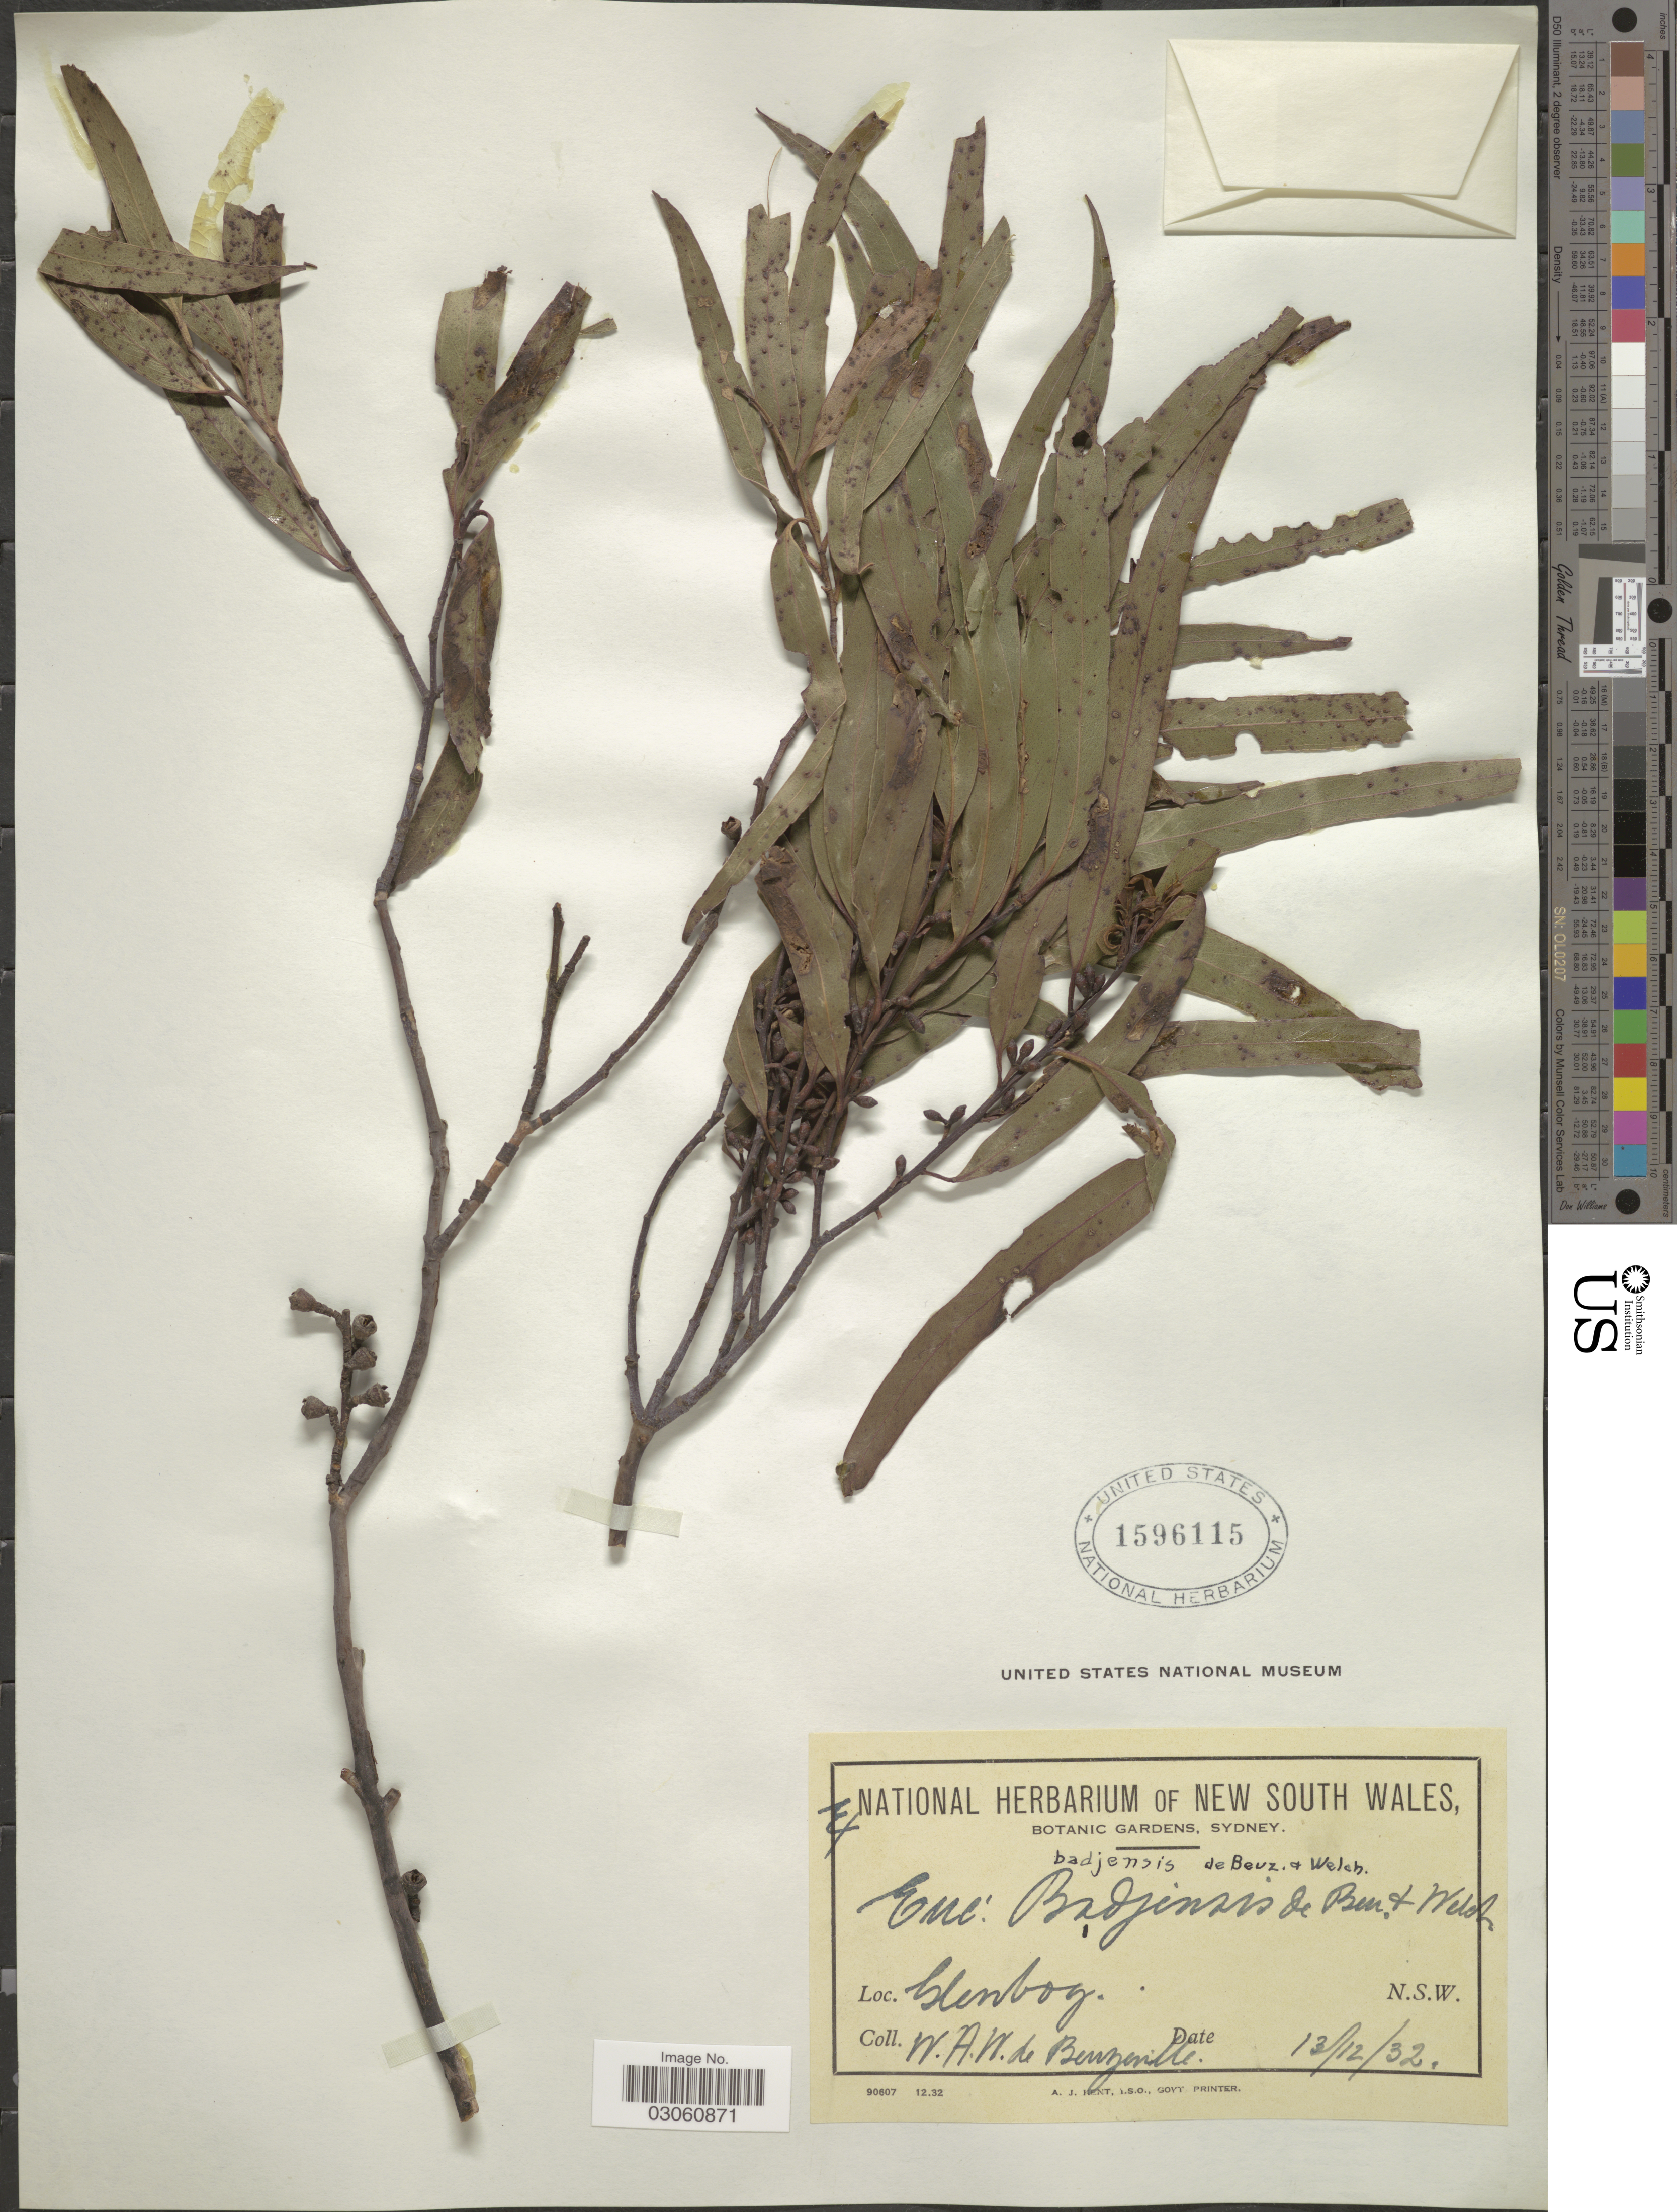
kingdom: Plantae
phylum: Tracheophyta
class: Magnoliopsida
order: Myrtales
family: Myrtaceae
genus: Eucalyptus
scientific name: Eucalyptus badjensis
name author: Beuzev. & Welch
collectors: W. Beuzeville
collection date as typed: Transcribed d/m/y: 13/12/32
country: Australia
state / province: New South Wales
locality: Glenbog.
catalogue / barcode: US 1596115